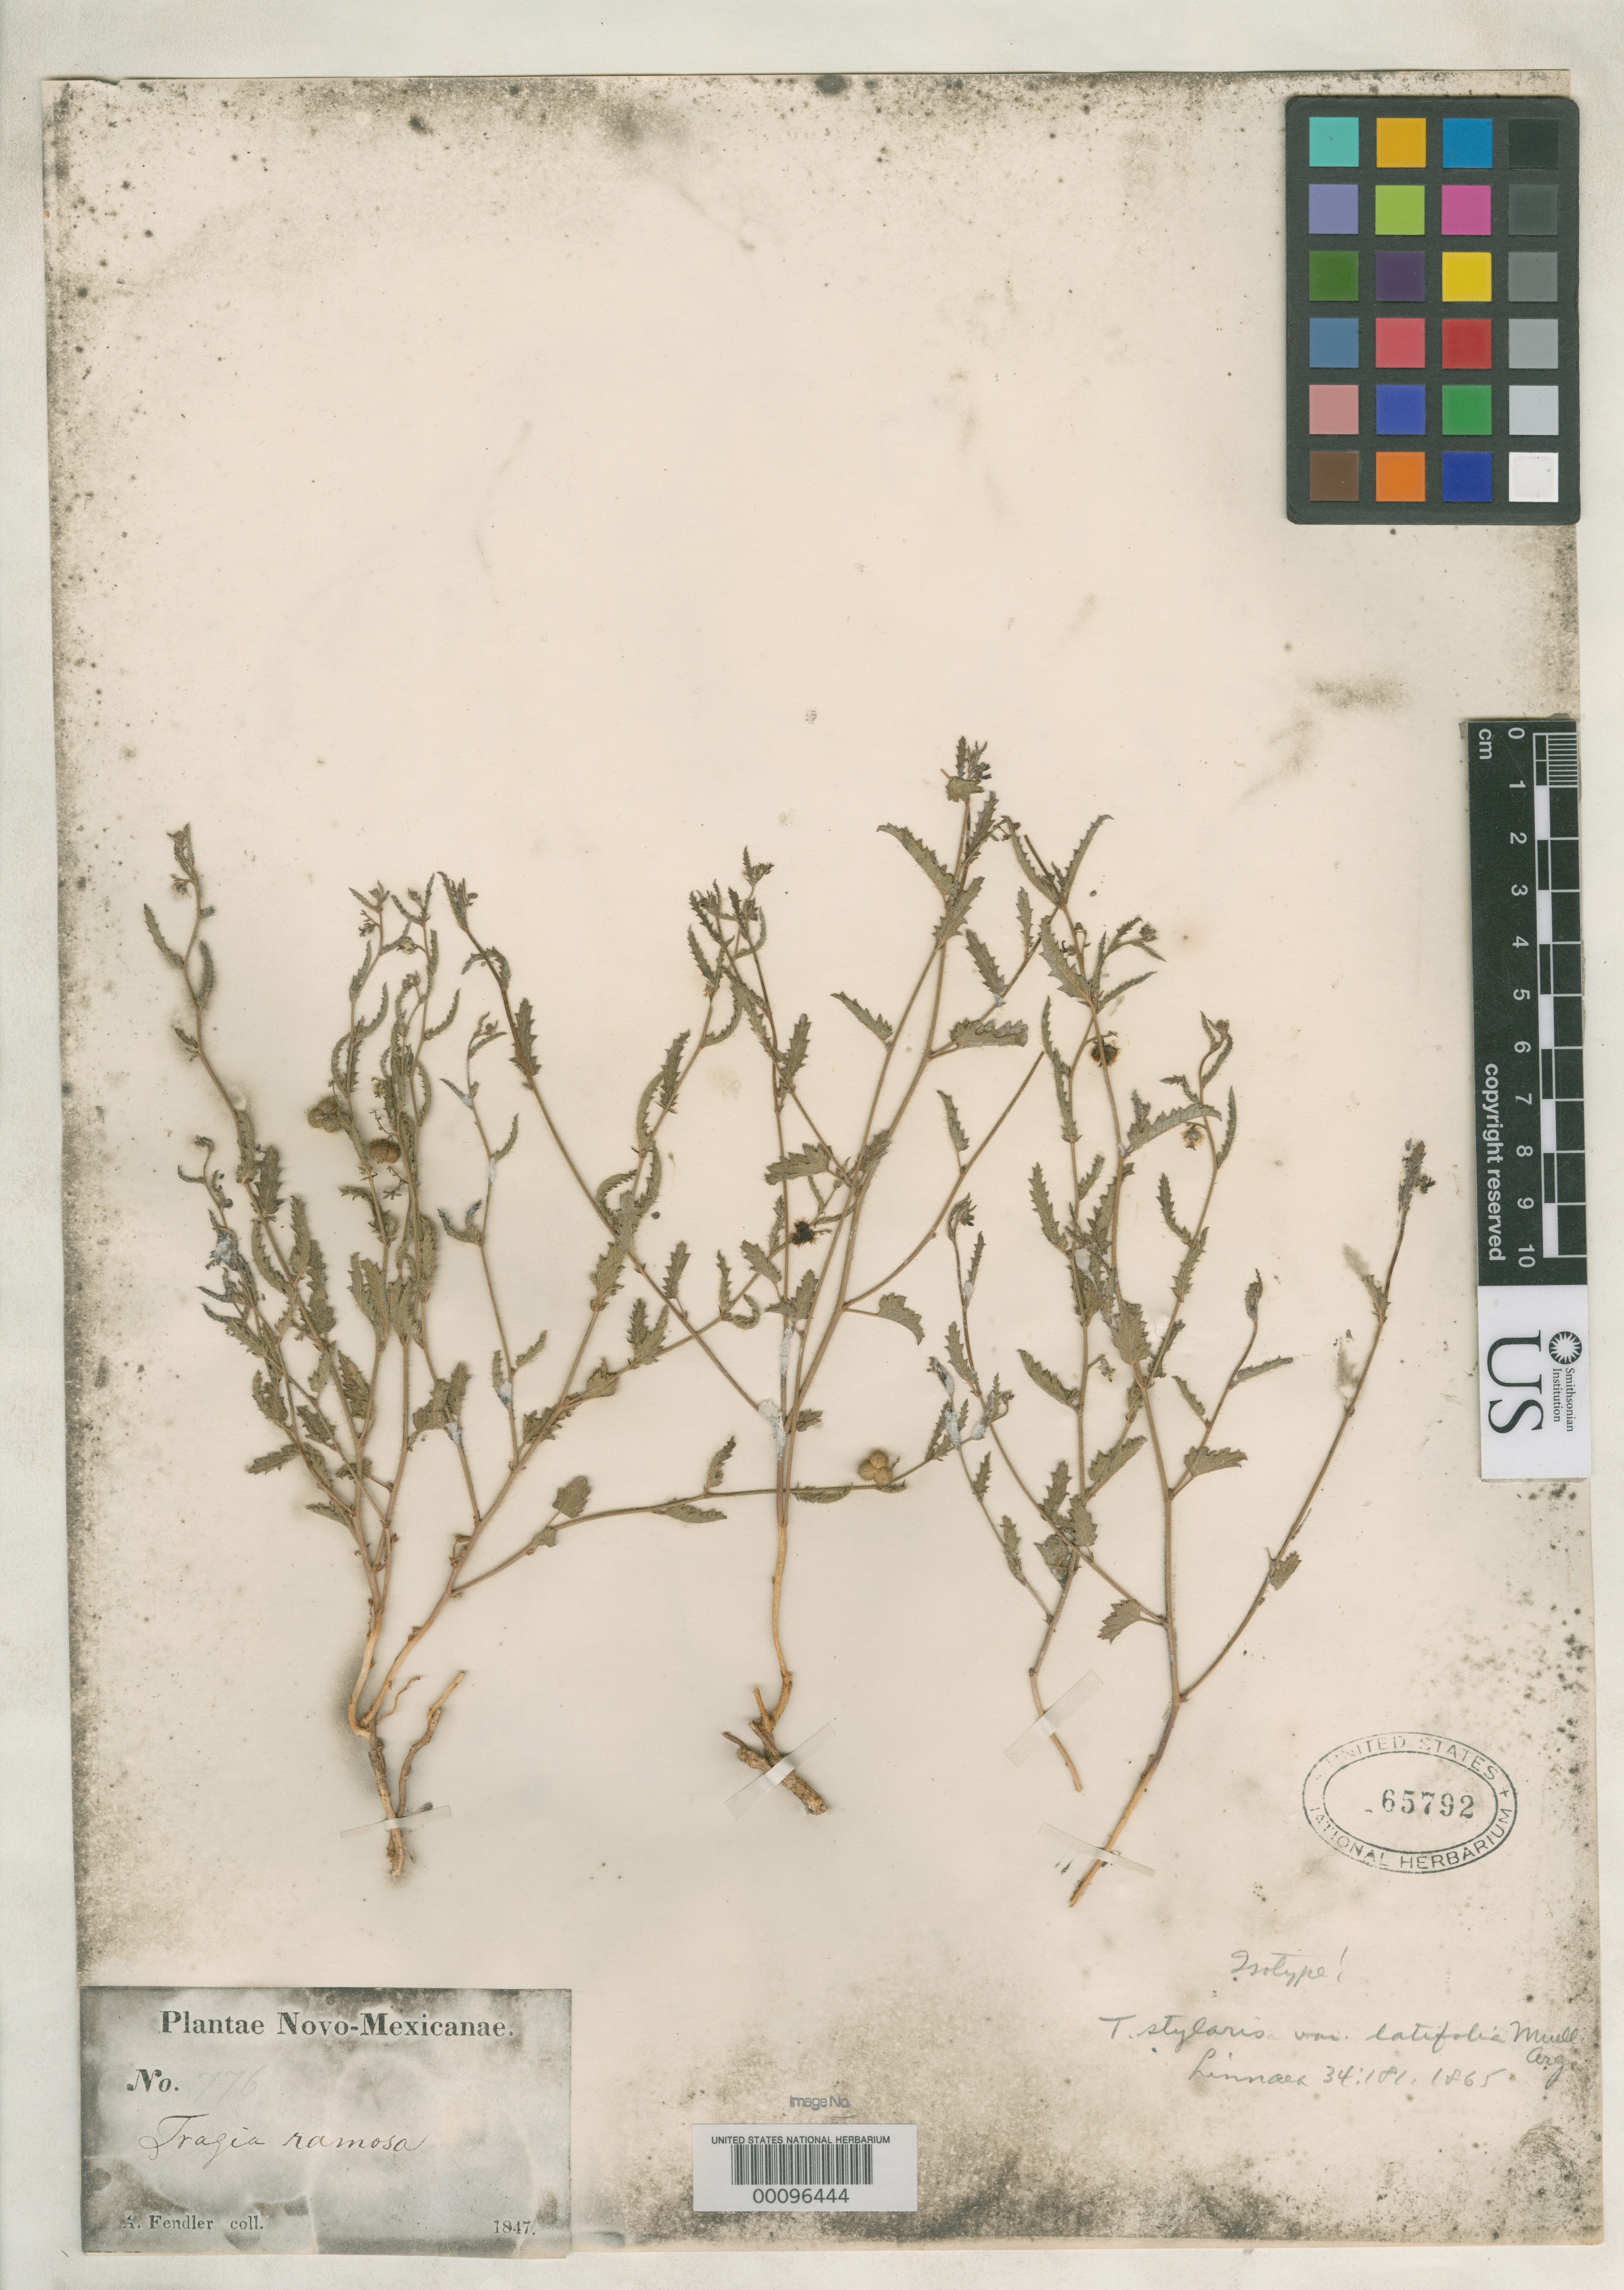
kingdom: Plantae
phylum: Tracheophyta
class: Magnoliopsida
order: Malpighiales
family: Euphorbiaceae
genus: Tragia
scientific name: Tragia stylaris var. latifolia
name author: Müll. Arg.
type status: Isotype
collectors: A. Fendler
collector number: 776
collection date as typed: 1847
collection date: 1847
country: United States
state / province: New Mexico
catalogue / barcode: US 65792